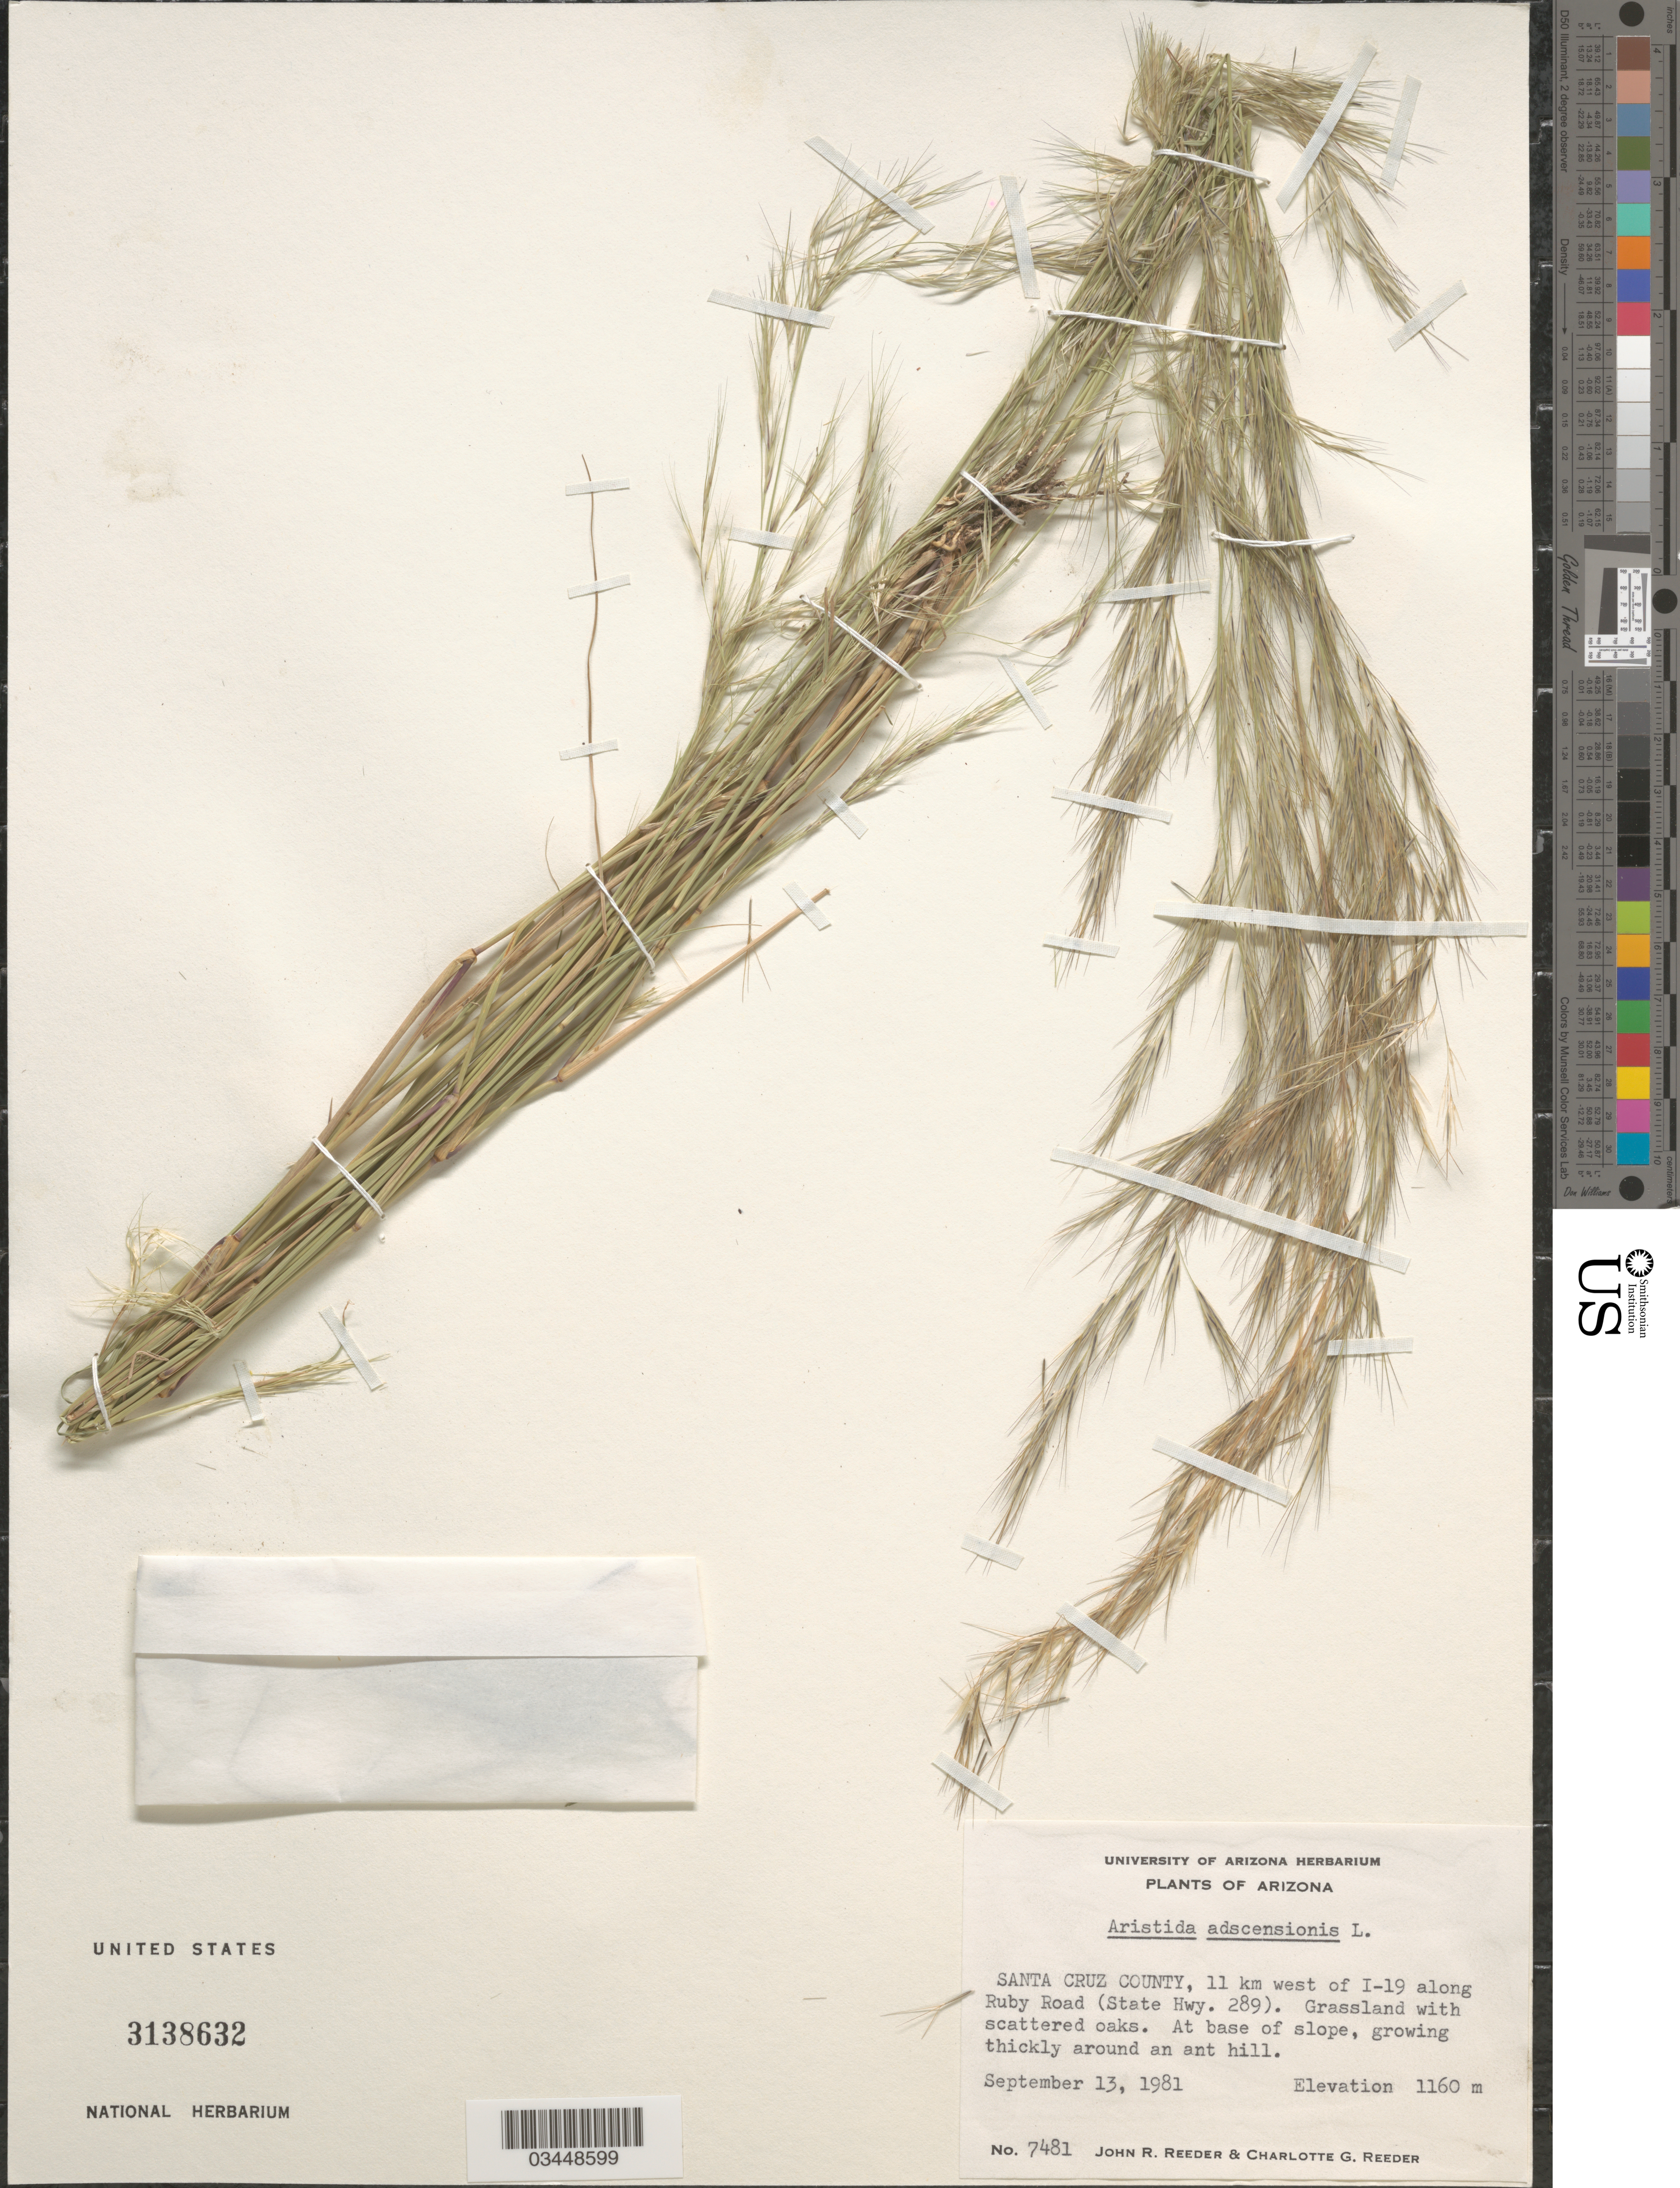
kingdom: Plantae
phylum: Tracheophyta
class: Liliopsida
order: Poales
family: Poaceae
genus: Aristida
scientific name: Aristida adscensionis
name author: L.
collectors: J. R. Reeder & C. G. Reeder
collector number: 7481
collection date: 1981-09-13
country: United States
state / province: Arizona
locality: Santa Cruz County, 11 km west of I-19 along Ruby Road (State Hwy. 289).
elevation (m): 1160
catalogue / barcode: US 3138632